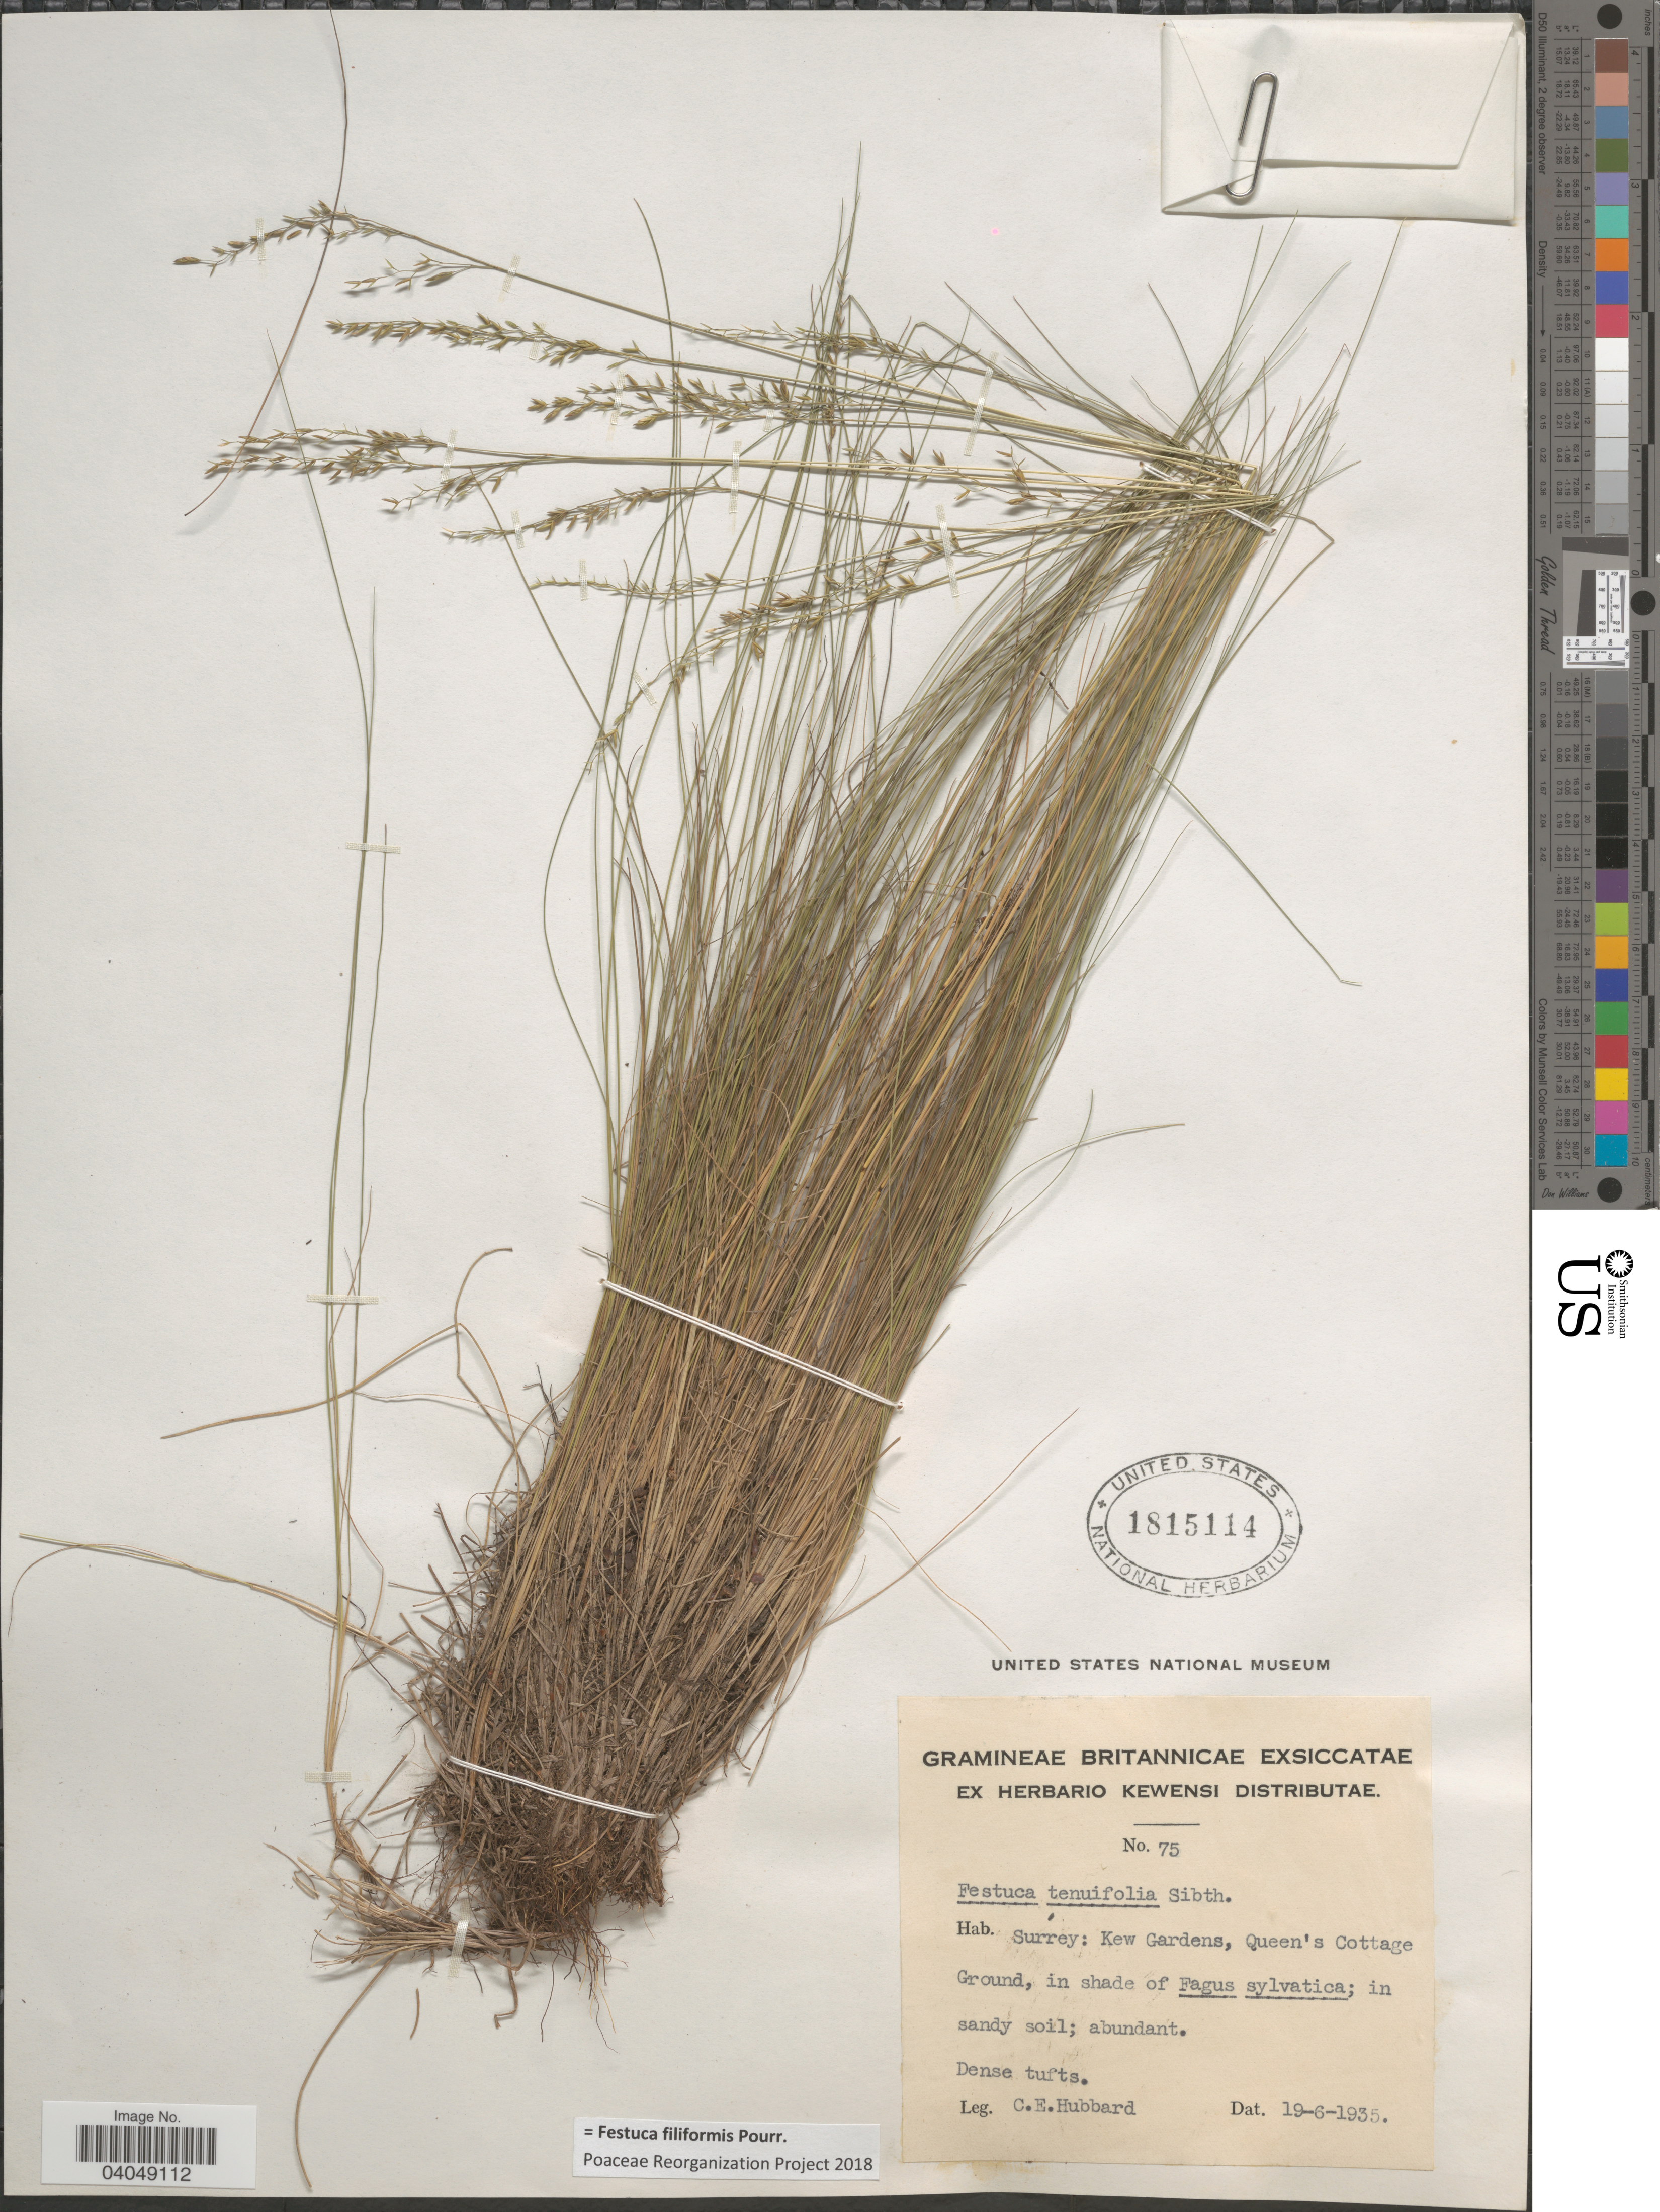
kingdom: Plantae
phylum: Tracheophyta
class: Liliopsida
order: Poales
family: Poaceae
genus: Festuca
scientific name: Festuca filiformis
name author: Pourr.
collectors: C. E. Hubbard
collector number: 75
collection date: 1935-06-19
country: United Kingdom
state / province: England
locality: Surrey: Kew Gardens, Queen's Cottage Ground.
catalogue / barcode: US 1815114